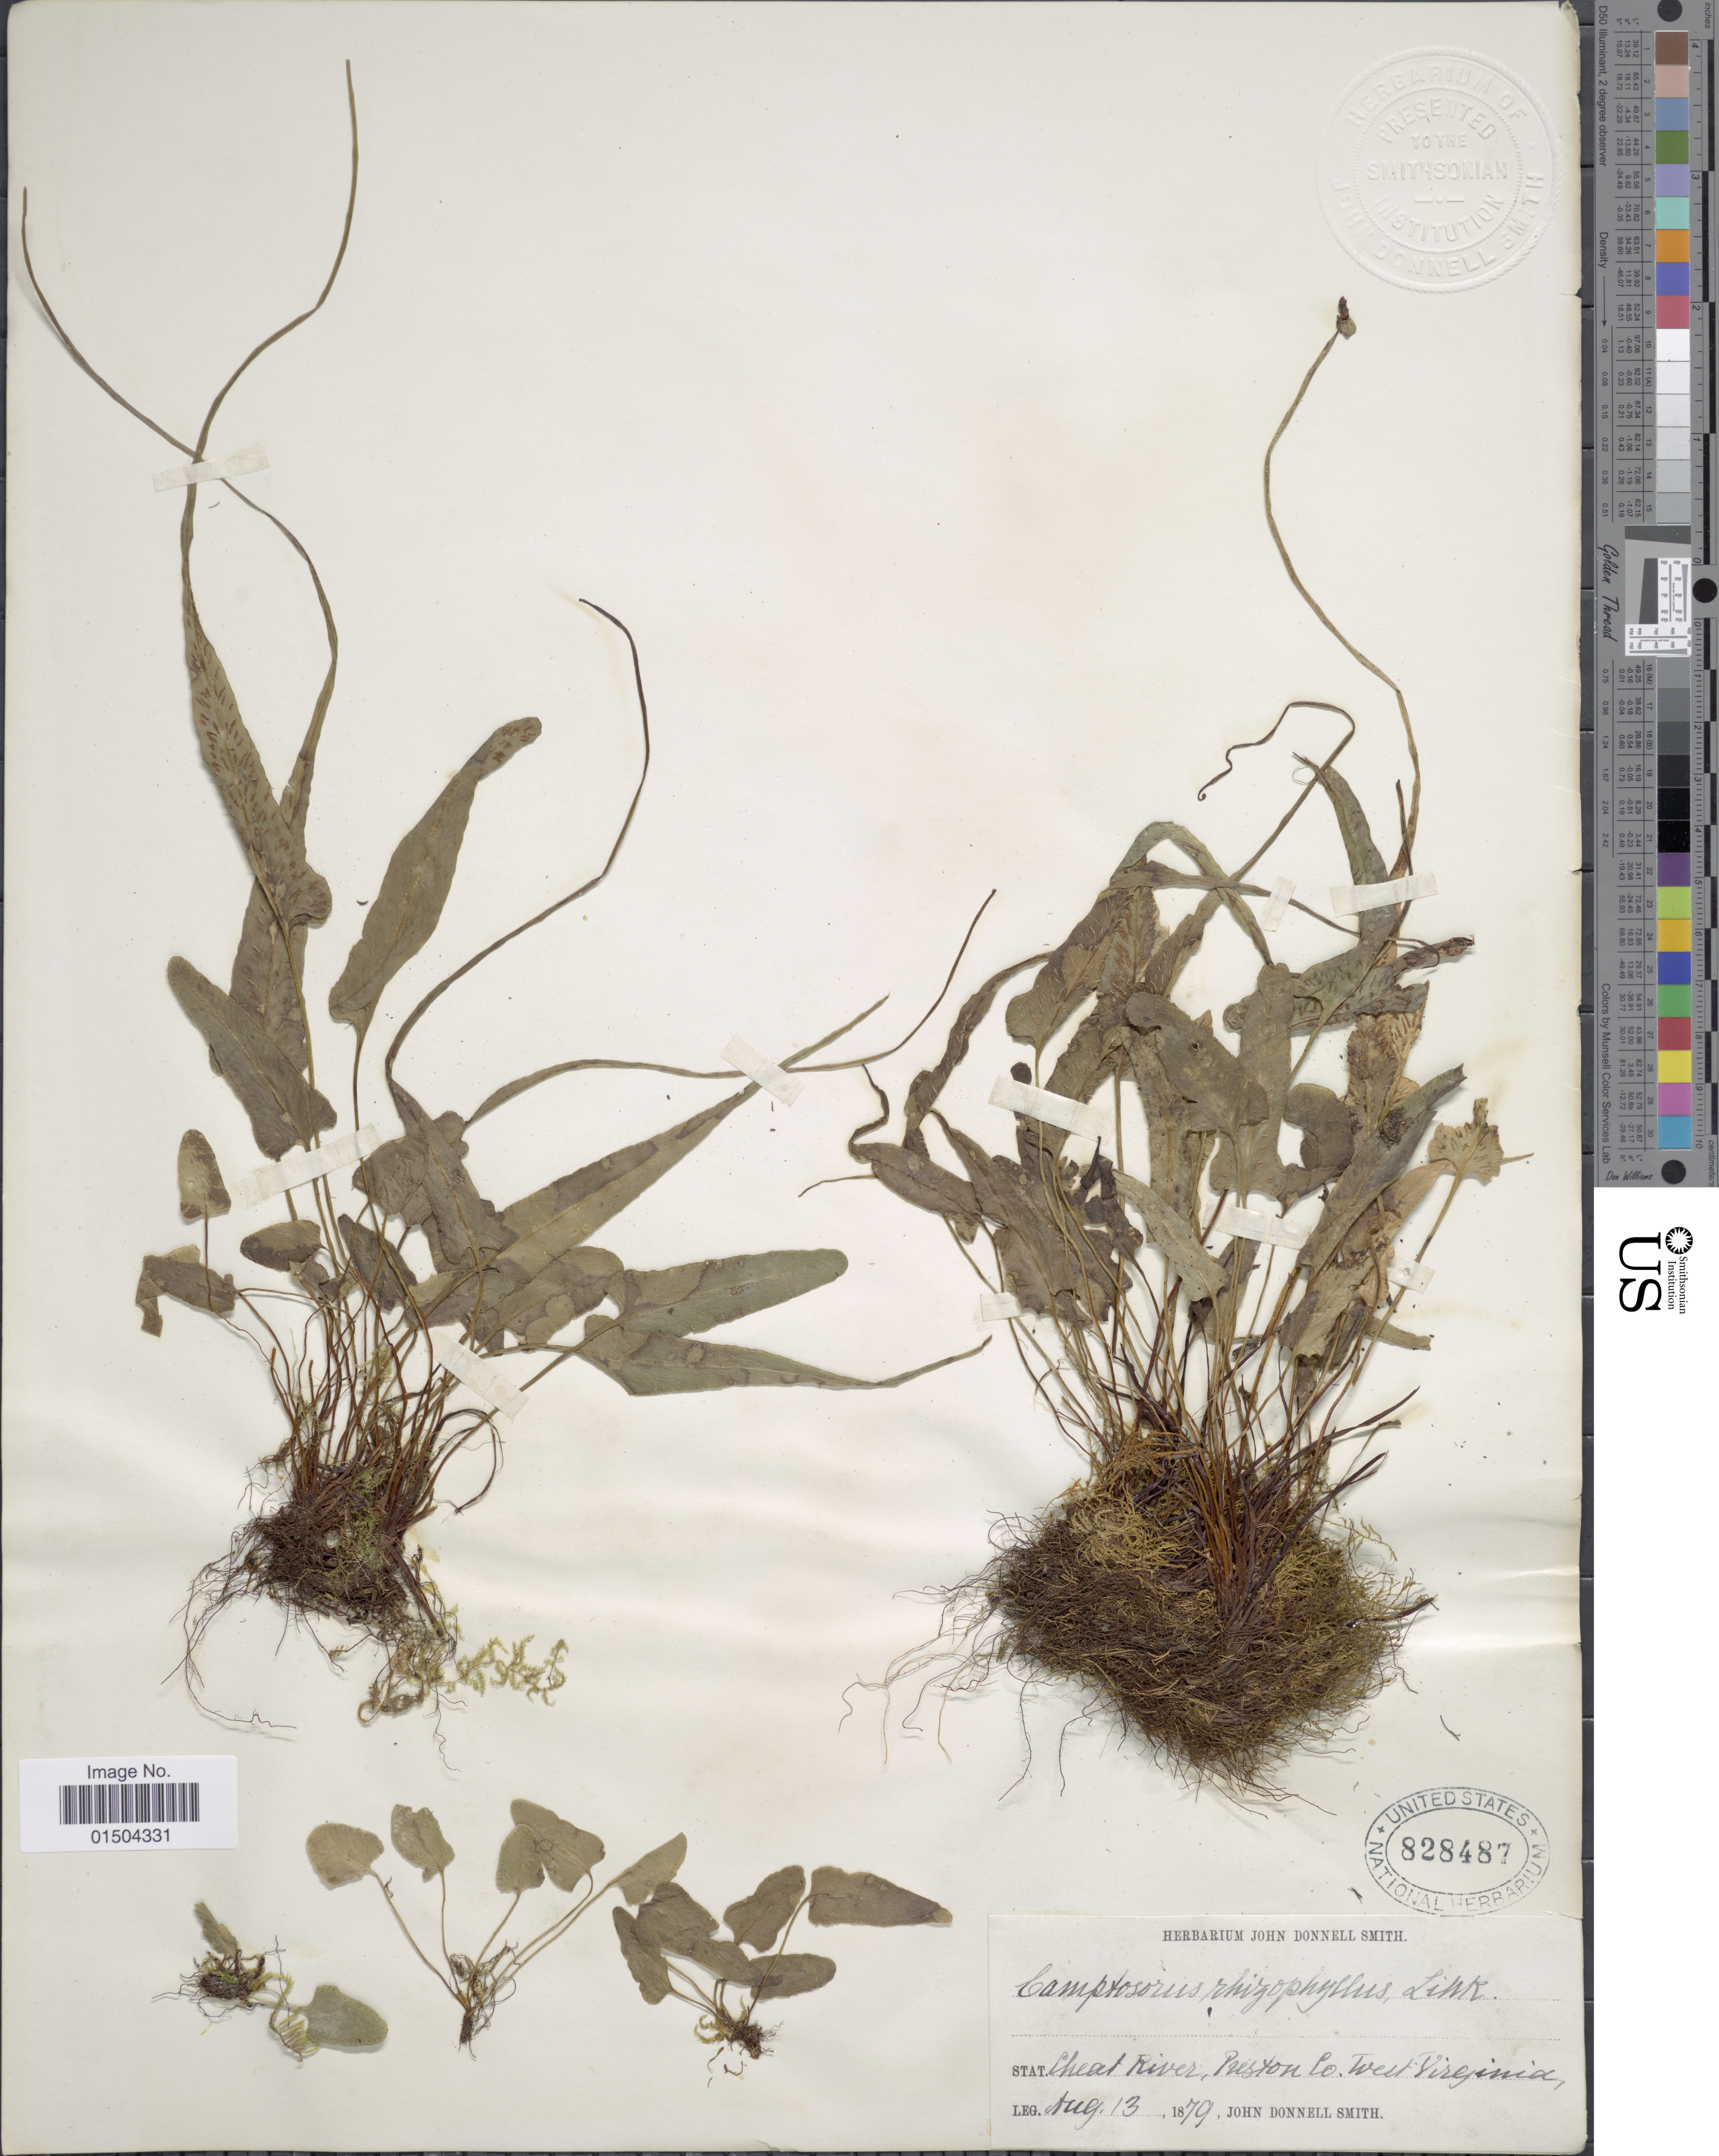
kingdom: Plantae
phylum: Tracheophyta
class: Polypodiopsida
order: Polypodiales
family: Aspleniaceae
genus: Asplenium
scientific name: Asplenium rhizophyllum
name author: L.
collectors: J. Donnell Smith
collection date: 1879-08-13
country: United States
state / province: West Virginia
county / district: Preston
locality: Cheat River, Preston Co.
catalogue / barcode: US 828487